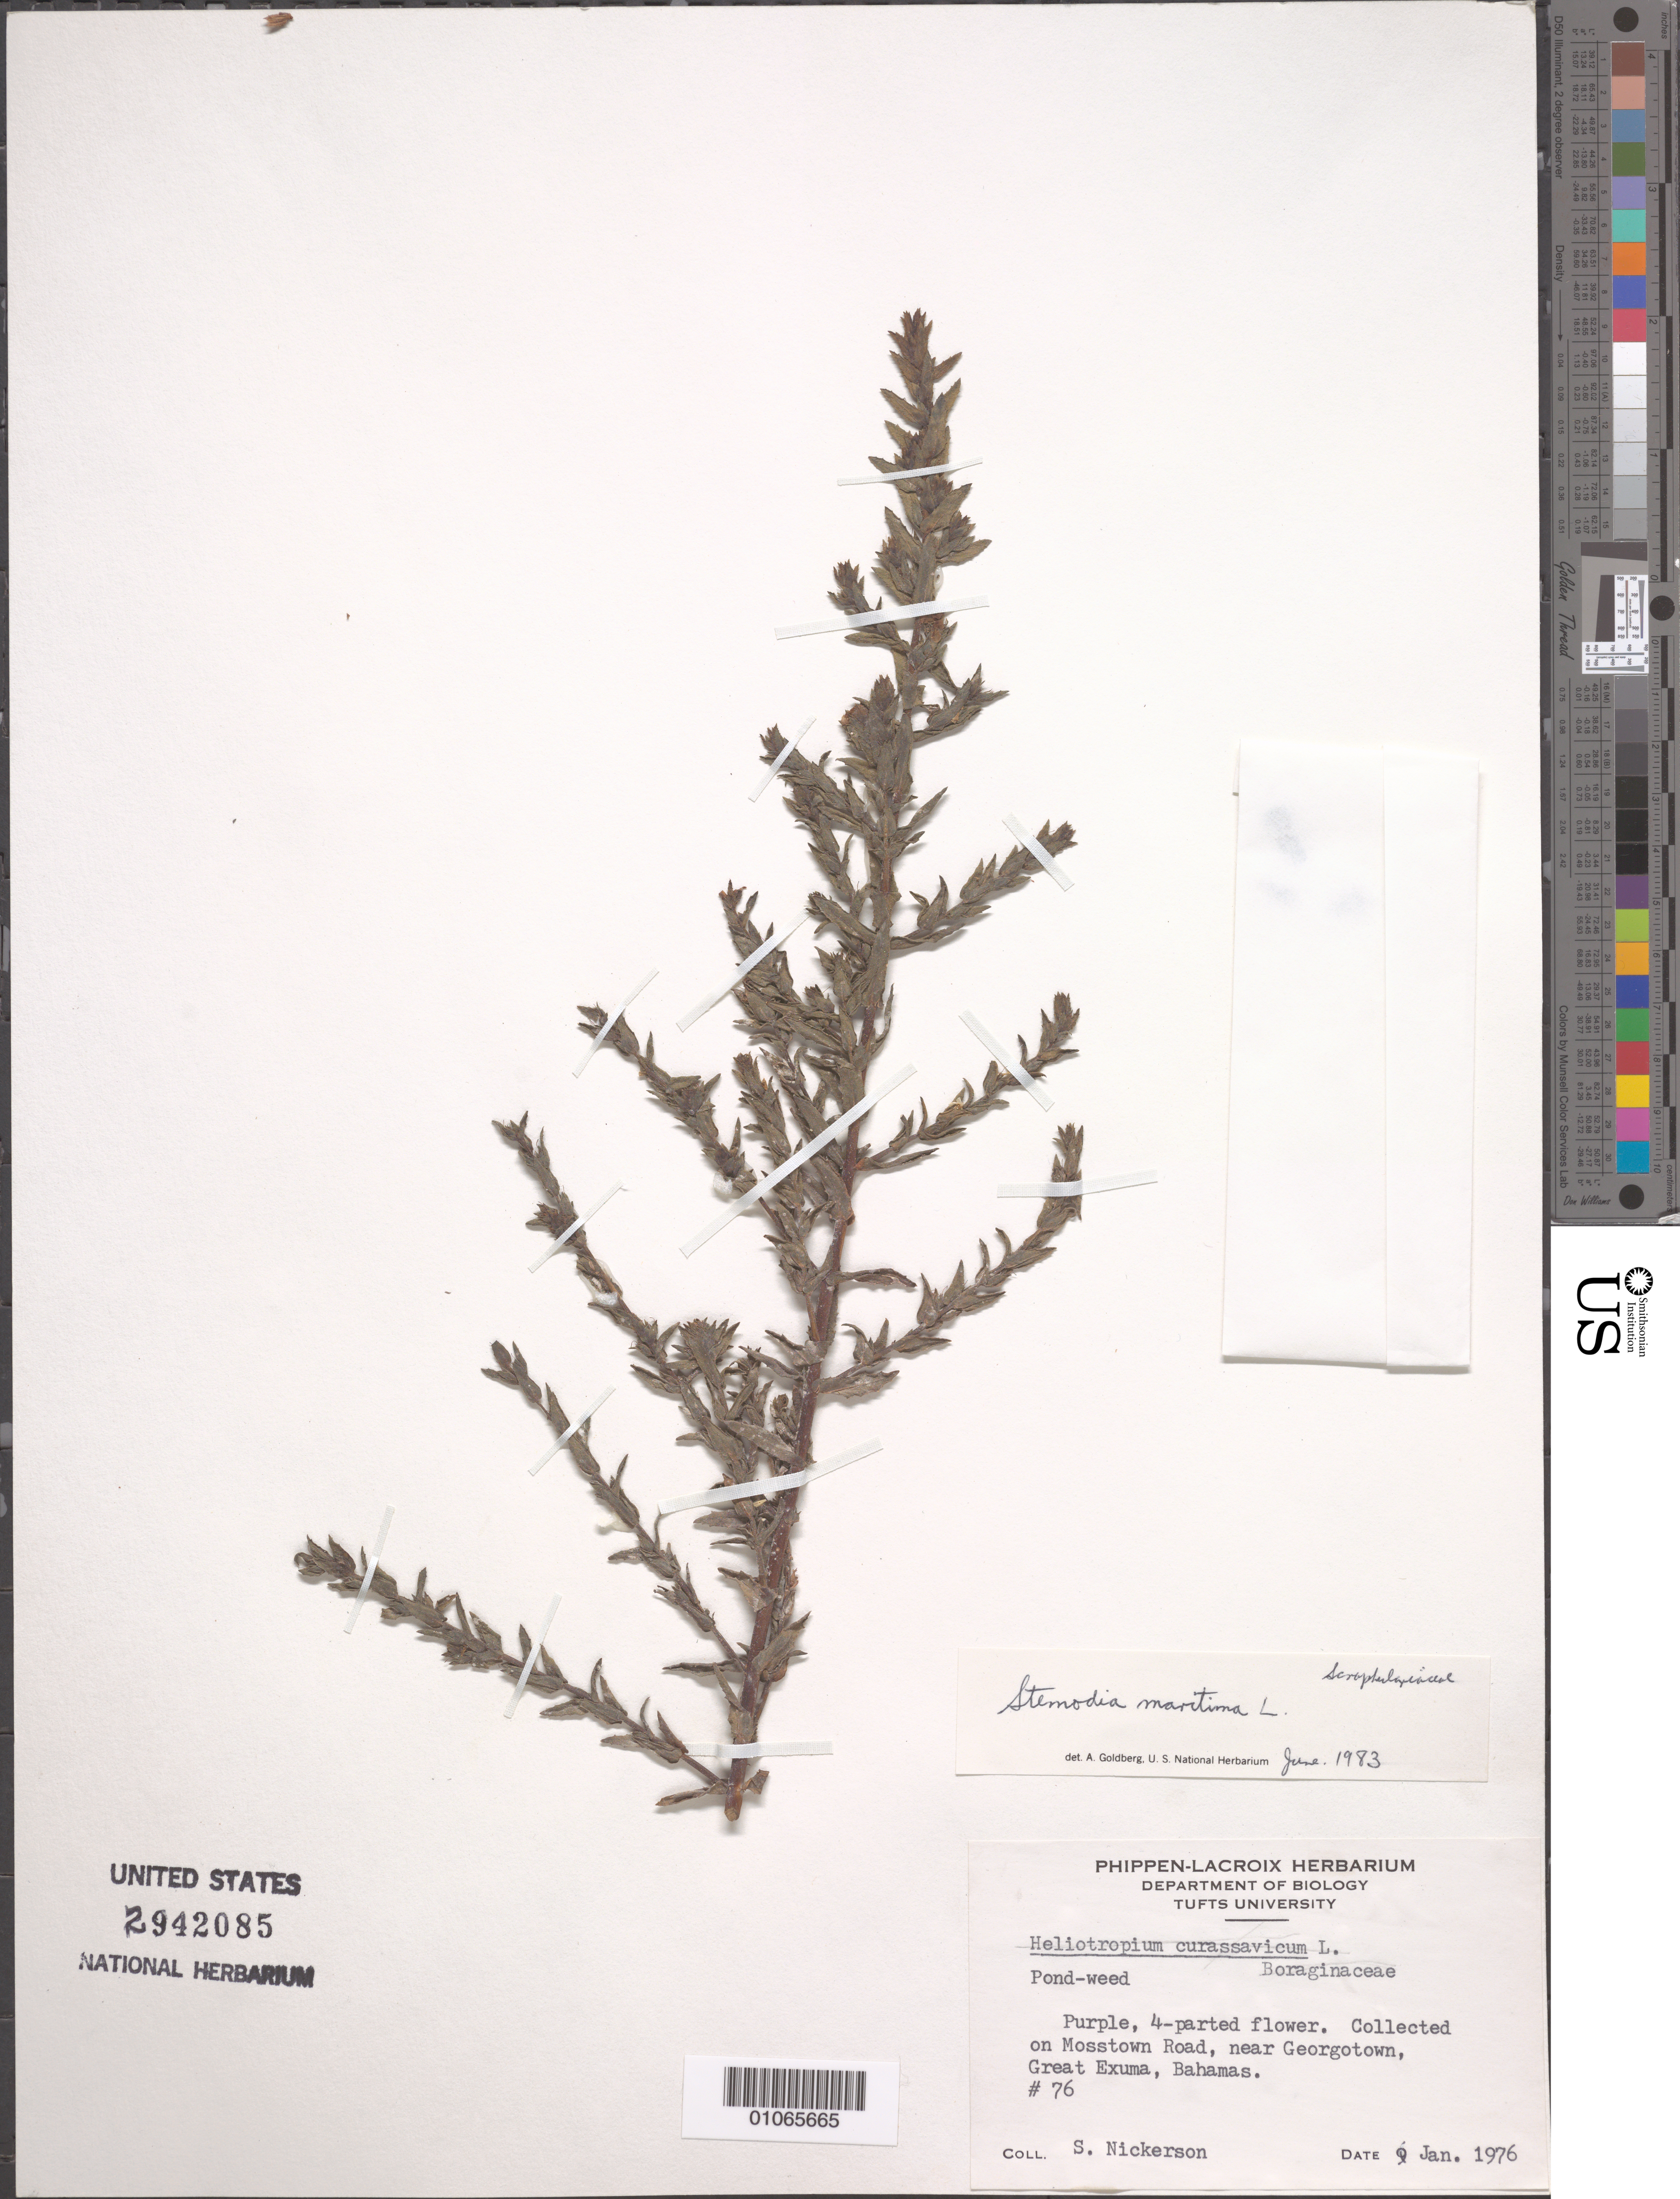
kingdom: Plantae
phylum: Tracheophyta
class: Magnoliopsida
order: Lamiales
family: Plantaginaceae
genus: Stemodia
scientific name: Stemodia maritima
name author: L.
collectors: S. Nickerson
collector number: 76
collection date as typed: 09 Jan 1976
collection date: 1976-01-09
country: Bahamas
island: Great Exuma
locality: Collected on Mosstown Road, near Georgotown (Georgetown?).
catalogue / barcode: US 2942085